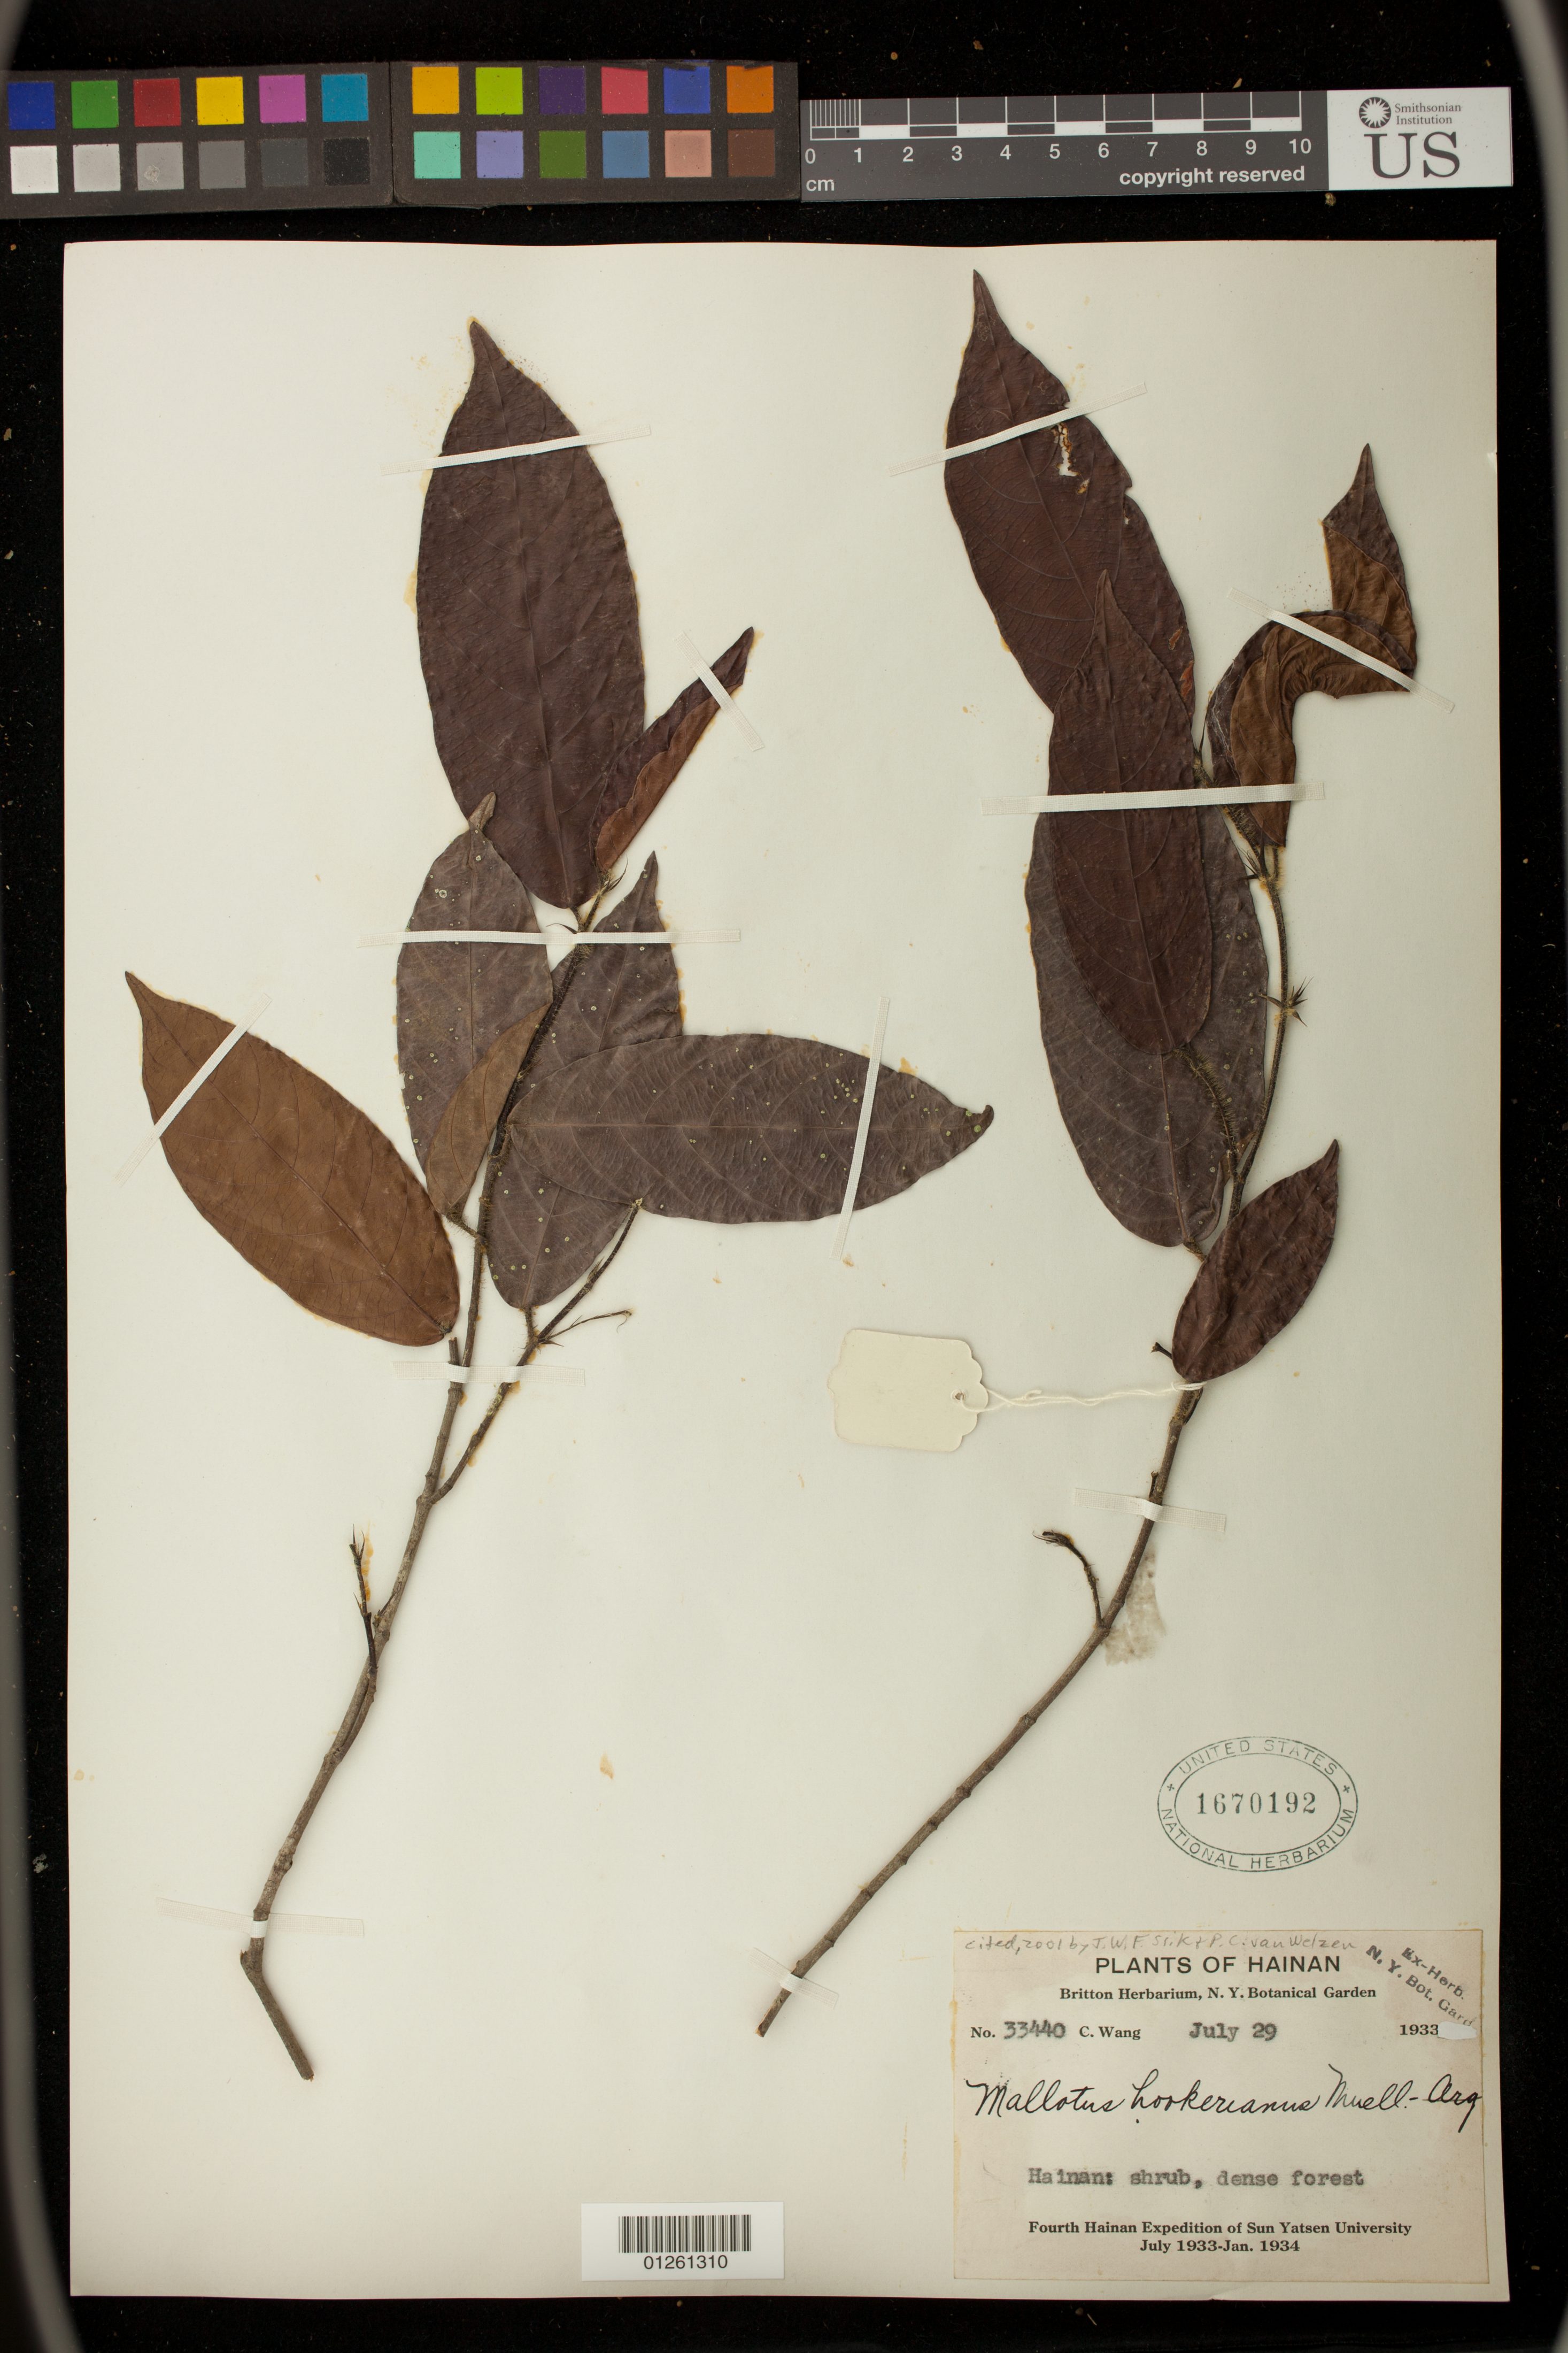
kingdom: Plantae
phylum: Tracheophyta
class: Magnoliopsida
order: Malpighiales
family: Euphorbiaceae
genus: Hancea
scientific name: Hancea hookeriana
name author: Seem.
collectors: C. Wang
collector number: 33440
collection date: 1933-07-29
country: China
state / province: Hainan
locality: Hainan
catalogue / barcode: US 1670192